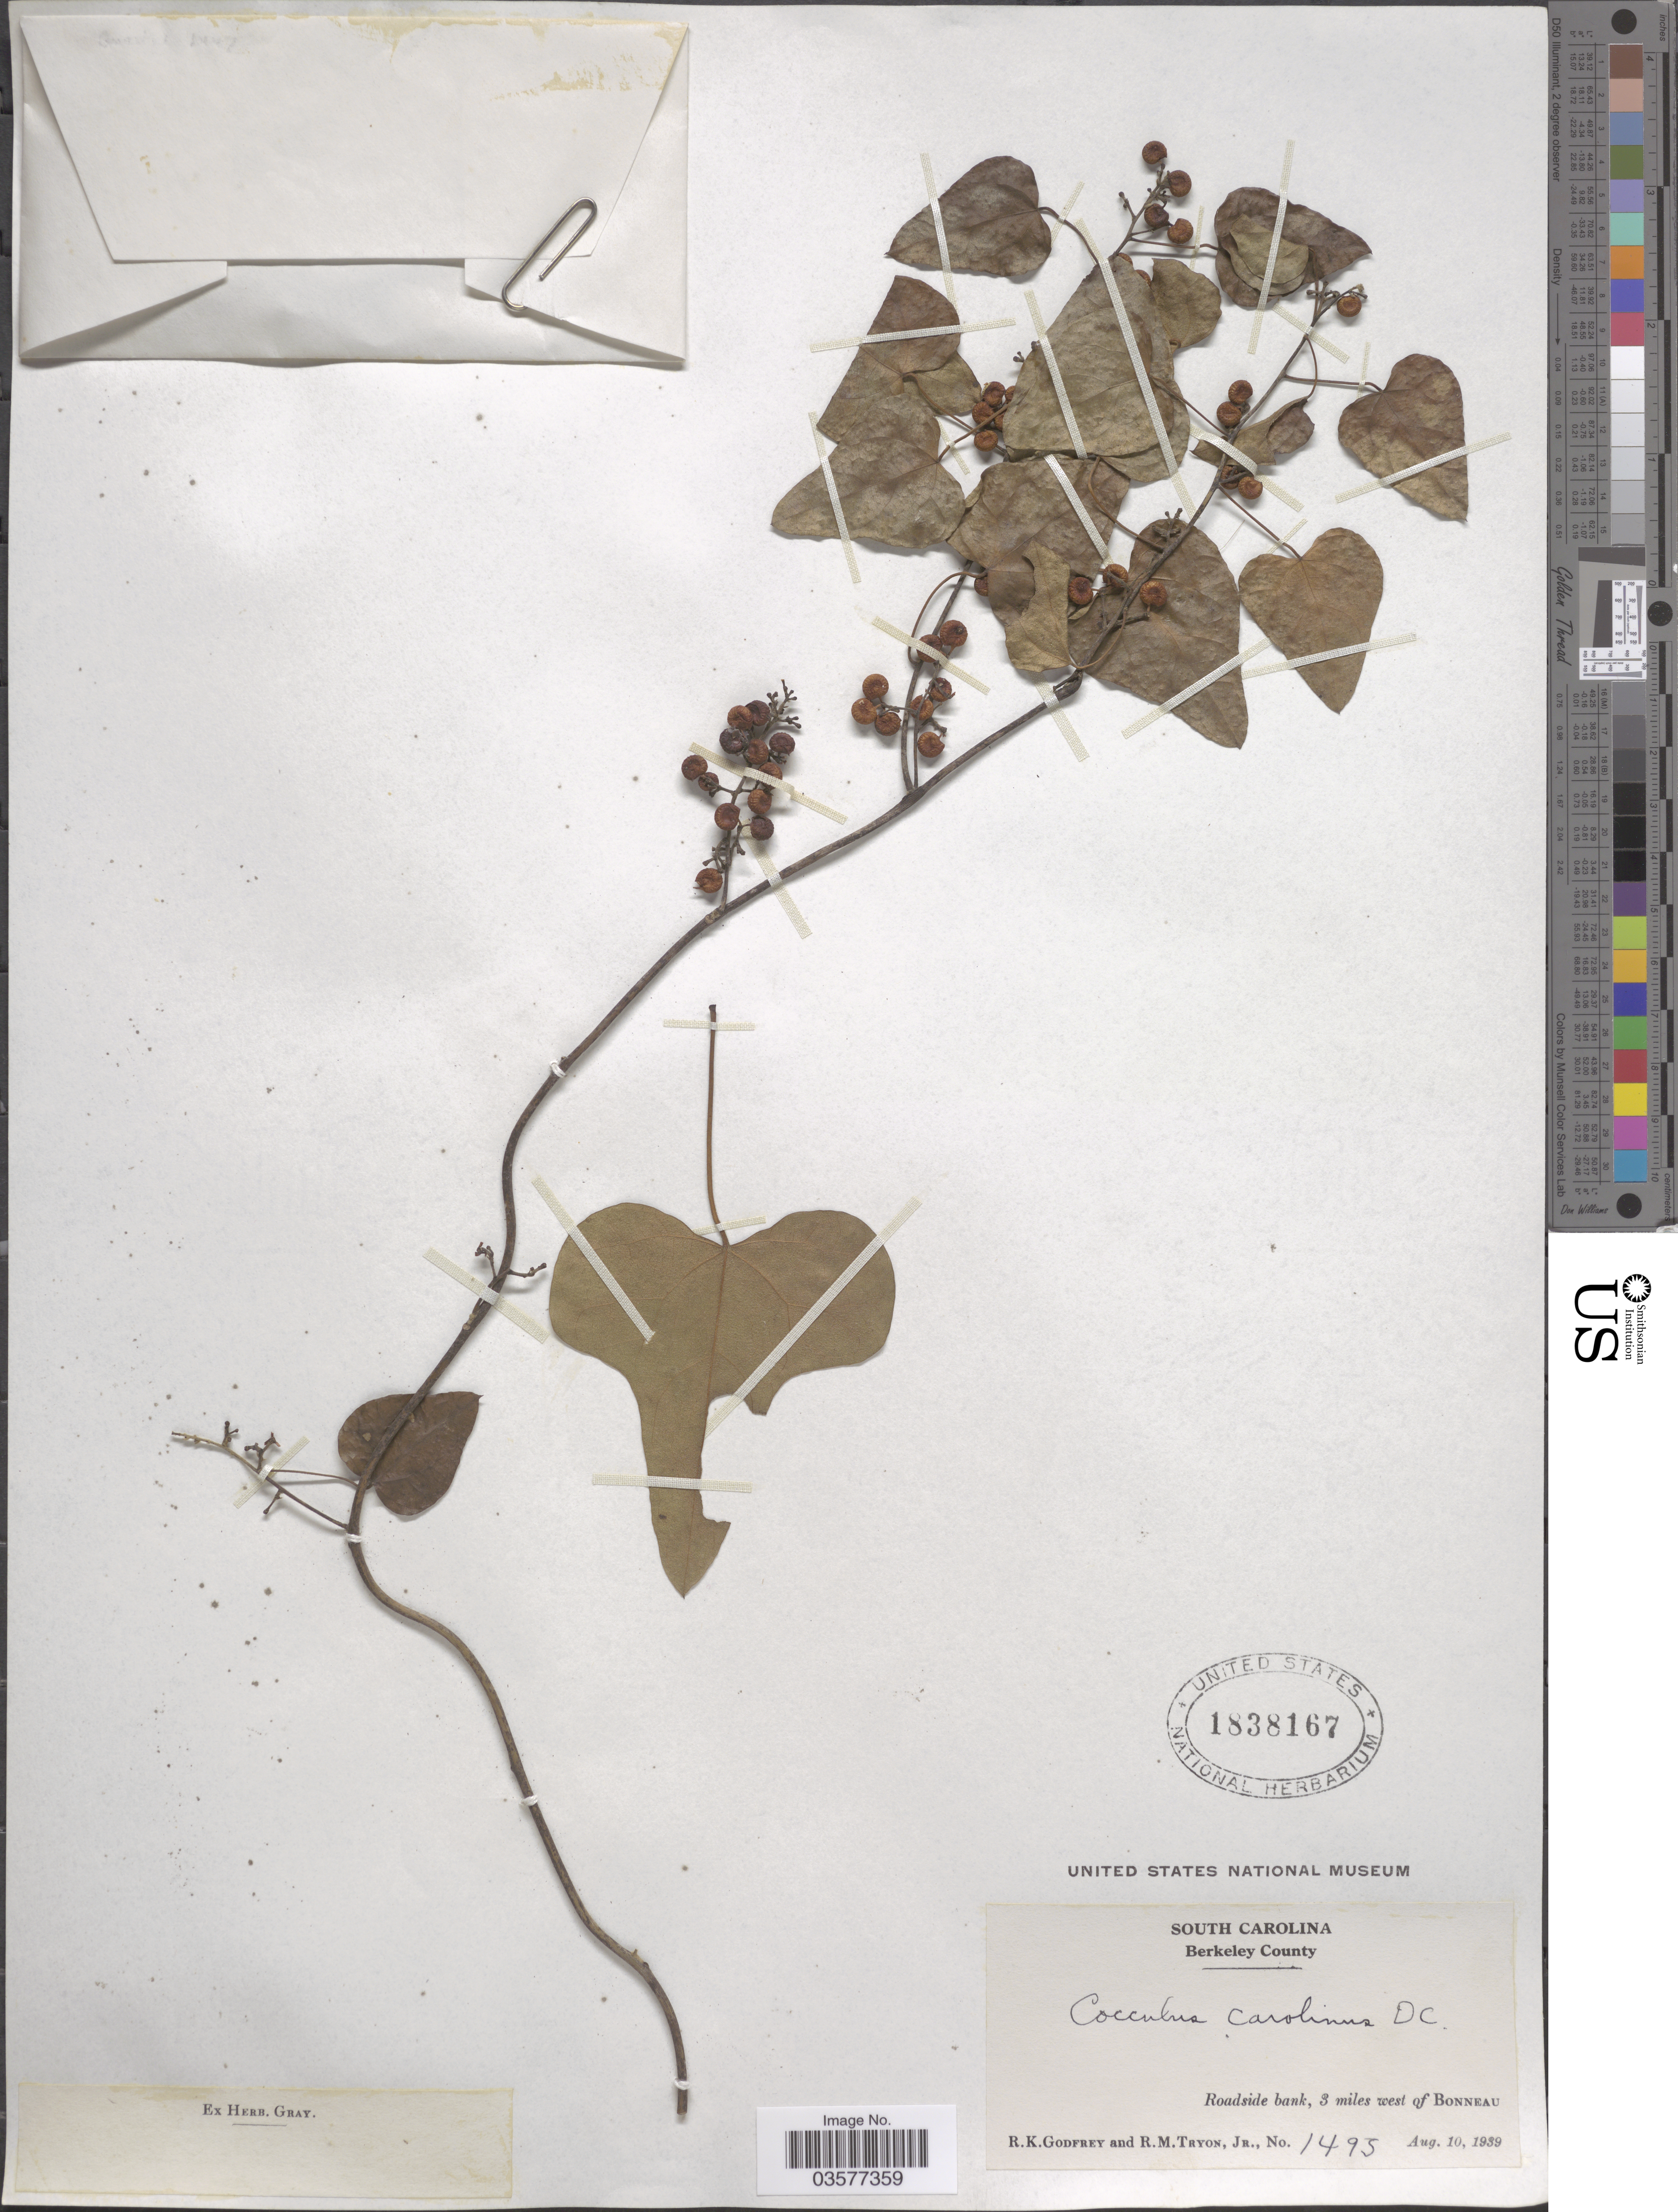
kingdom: Plantae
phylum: Tracheophyta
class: Magnoliopsida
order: Ranunculales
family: Menispermaceae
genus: Cocculus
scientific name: Cocculus carolinus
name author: (L.) DC.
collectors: R. K. Godfrey & R. Tryon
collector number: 1495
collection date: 1939-08-10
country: United States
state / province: South Carolina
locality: Berkeley County. Roadside bank, 3 miles west of Bonneau.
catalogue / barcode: US 1838167